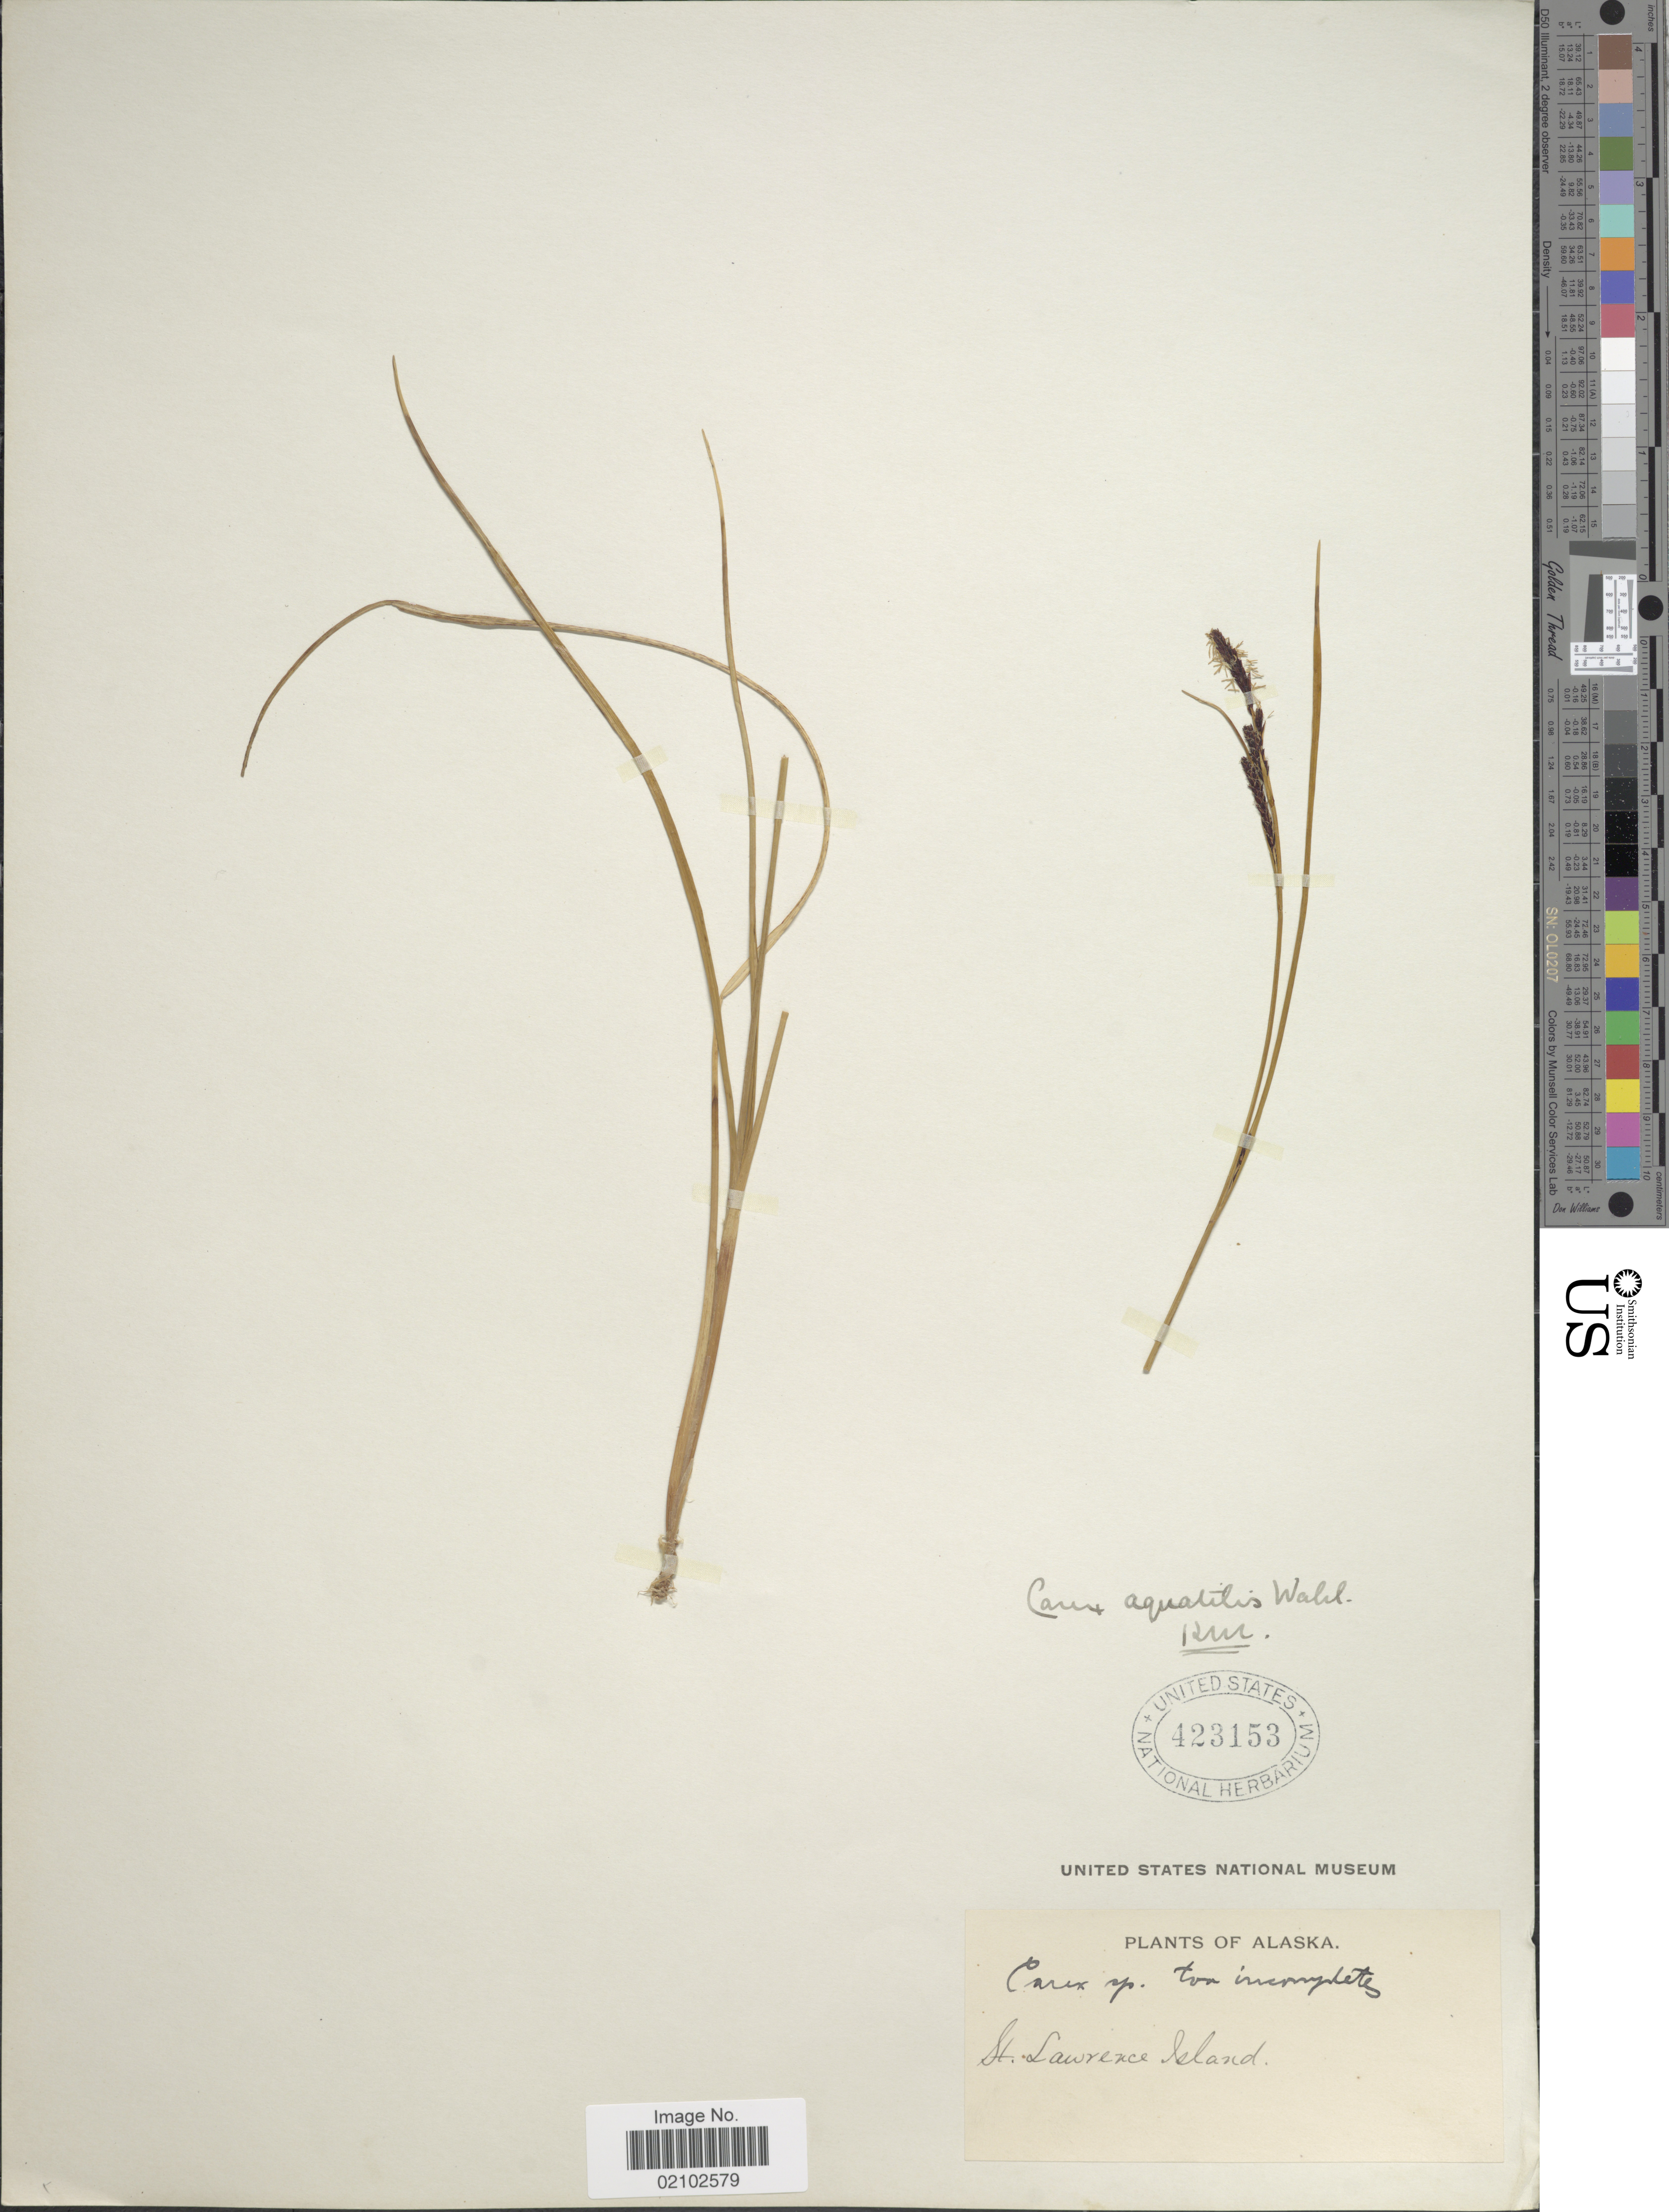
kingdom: Plantae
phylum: Tracheophyta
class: Liliopsida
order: Poales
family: Cyperaceae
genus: Carex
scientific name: Carex aquatilis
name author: Wahlenb.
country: United States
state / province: Alaska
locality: St Lawrence Island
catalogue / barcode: US 423153